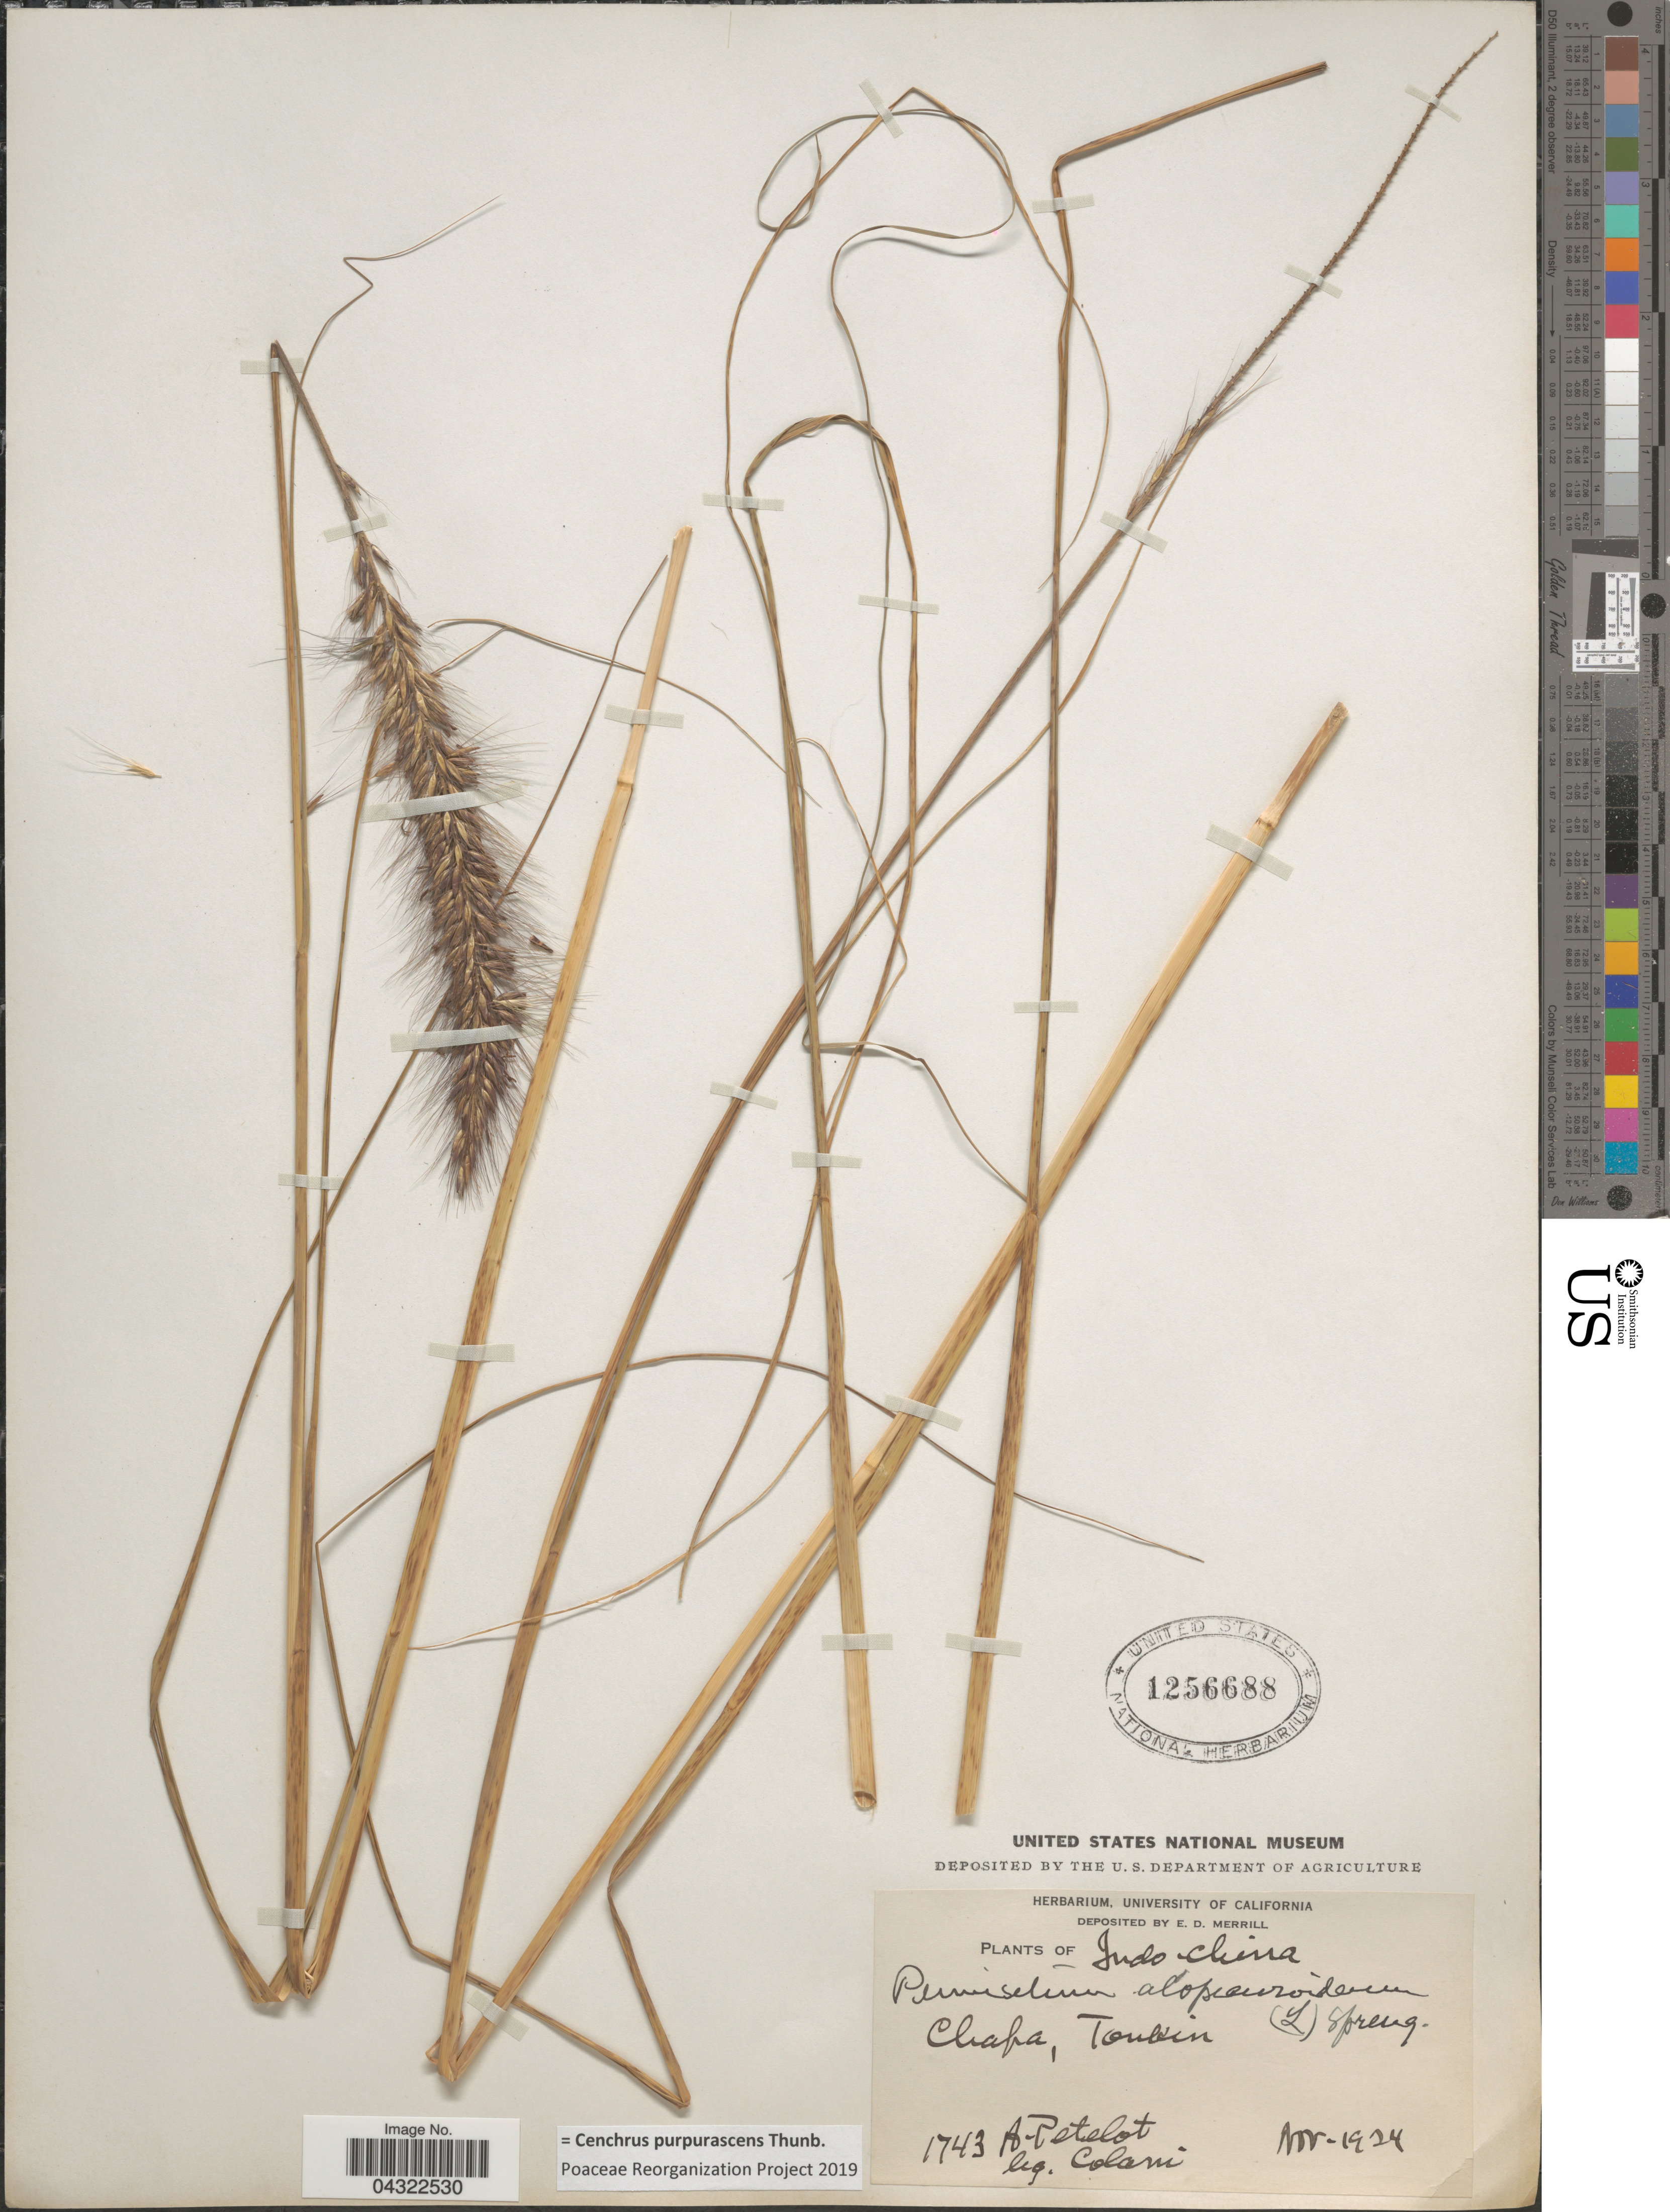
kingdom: Plantae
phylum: Tracheophyta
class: Liliopsida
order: Poales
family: Poaceae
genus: Cenchrus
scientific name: Cenchrus purpurascens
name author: Thunb.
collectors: A. Petelot & Colani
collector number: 1743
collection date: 1924-11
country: Vietnam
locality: Indo China. Chapa, Tonkin.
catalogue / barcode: US 1256688